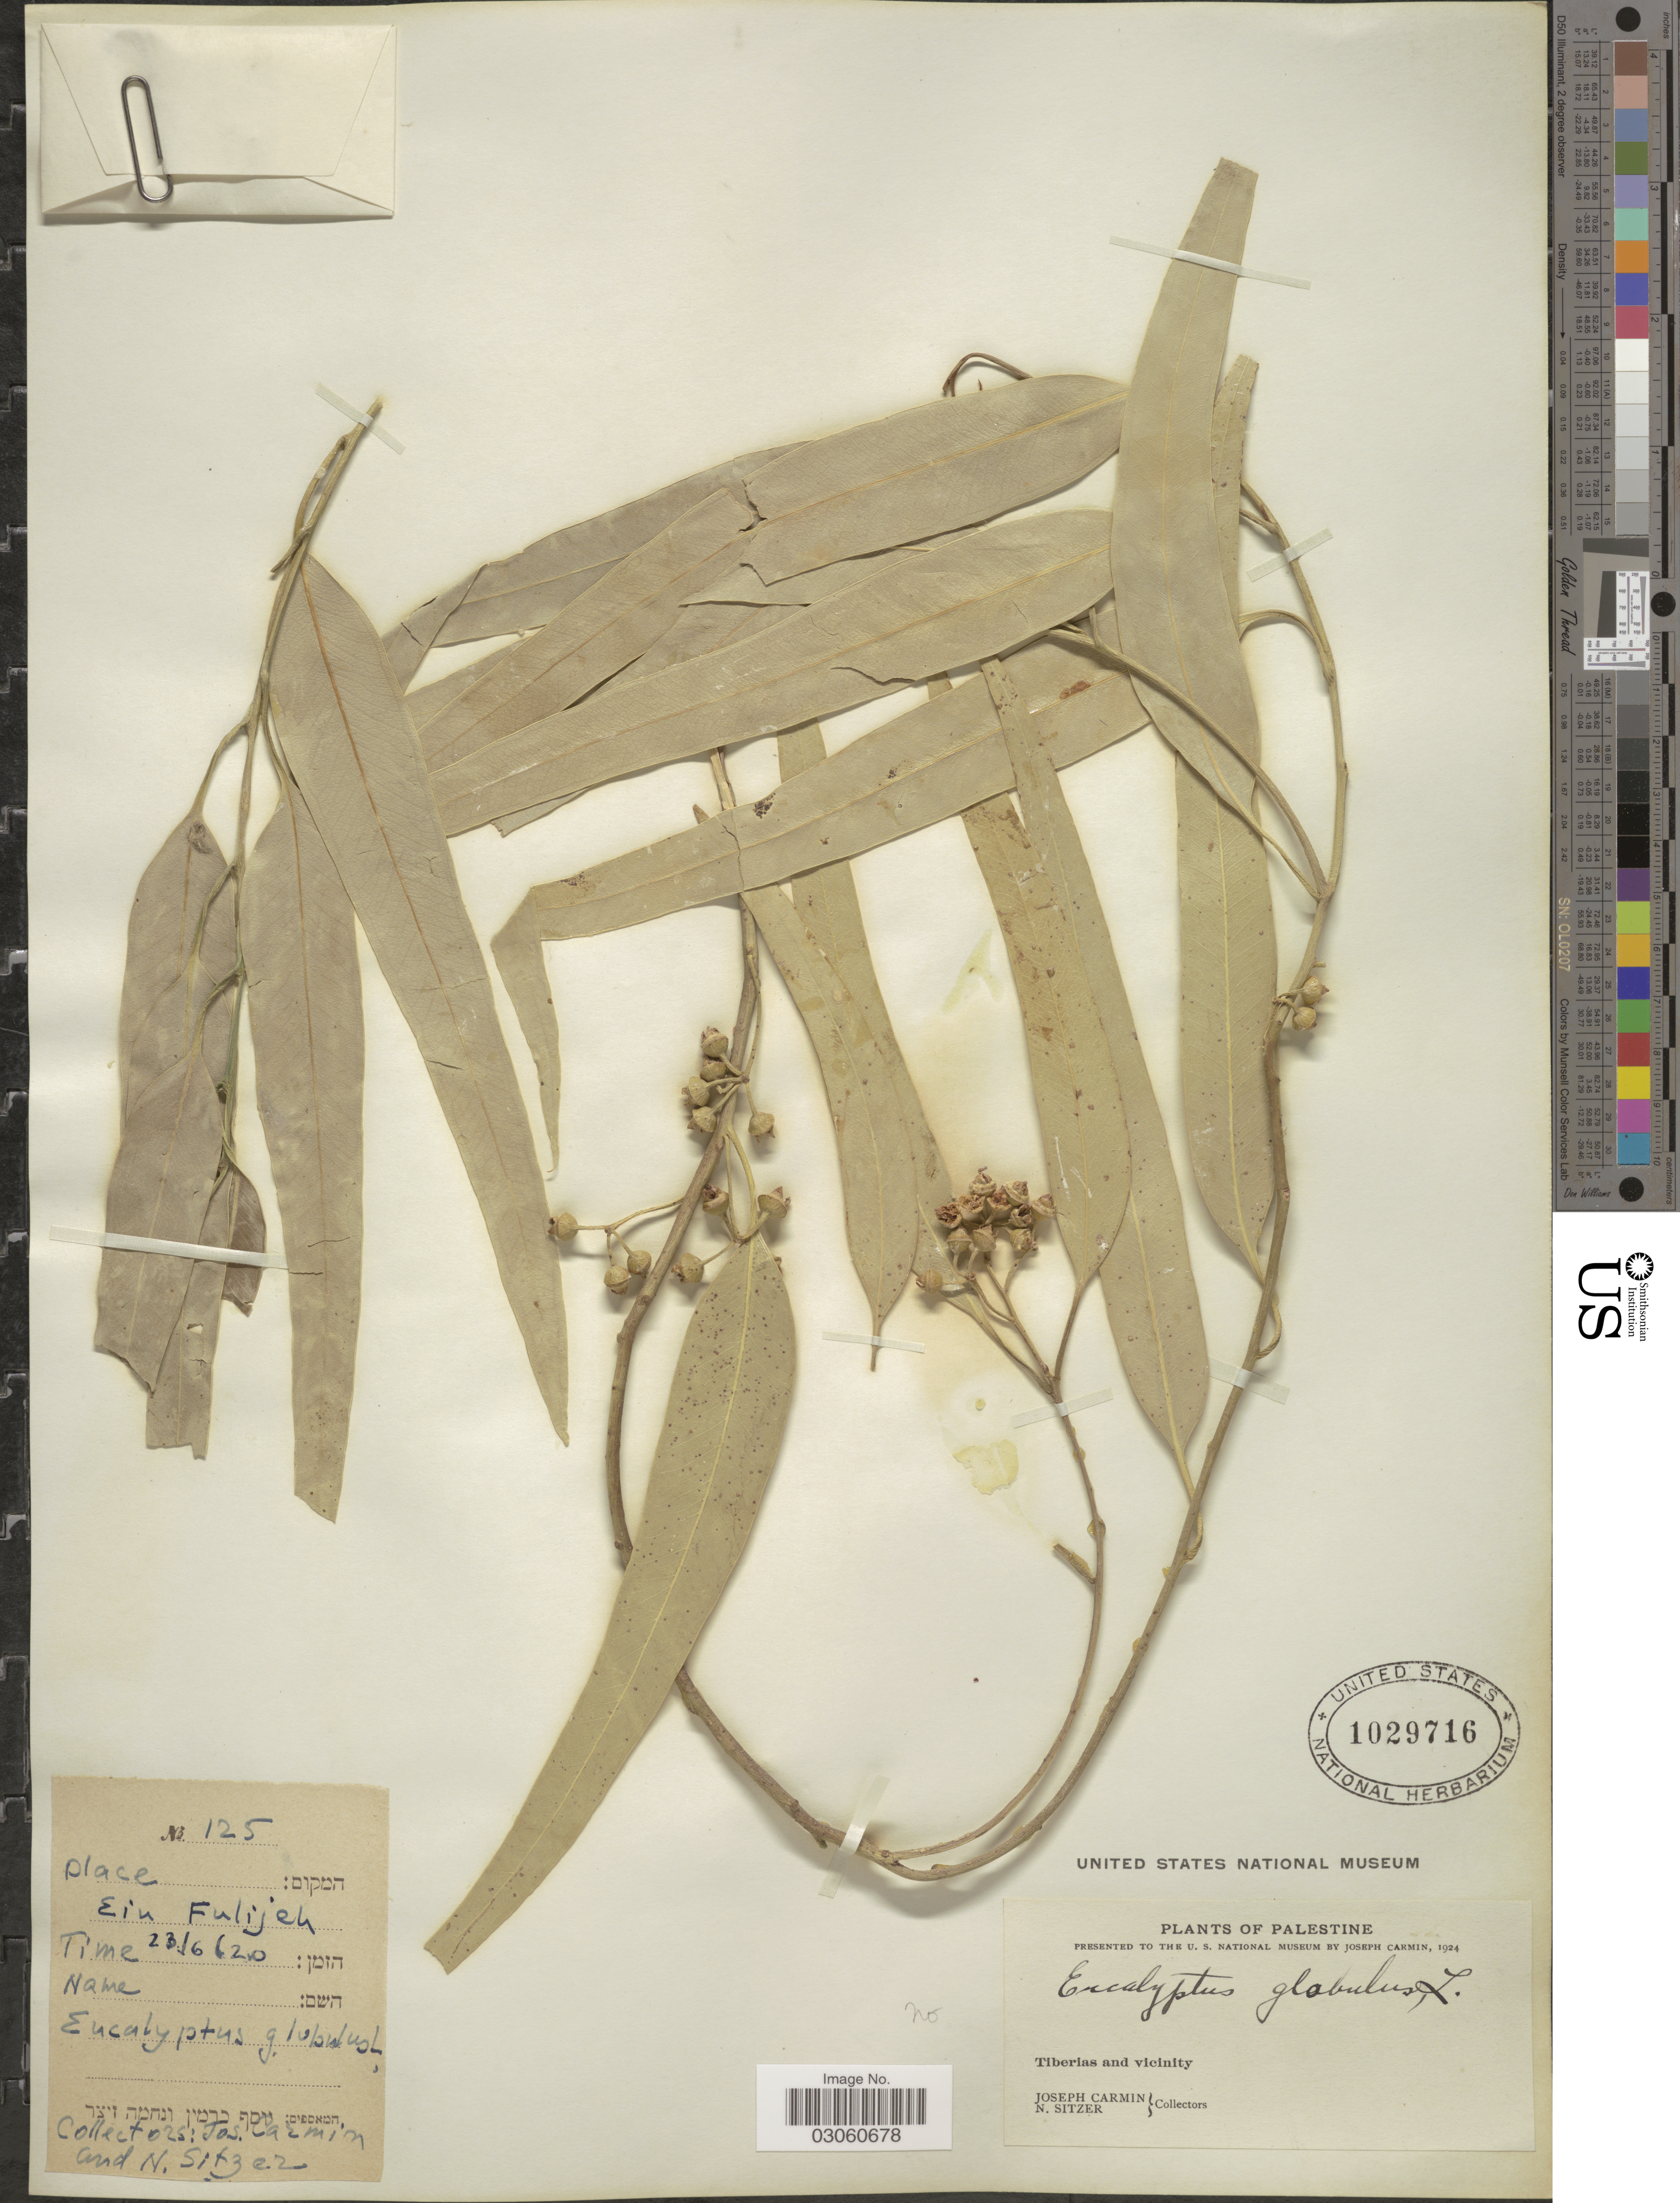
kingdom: Plantae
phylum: Tracheophyta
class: Magnoliopsida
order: Myrtales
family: Myrtaceae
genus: Eucalyptus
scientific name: Eucalyptus globulus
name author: Labill.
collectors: J. Carmin & N. Sitzer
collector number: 125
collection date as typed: Transcribed d/m/y: 23/6/20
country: Israel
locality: Palestine. Ein Fulijeh.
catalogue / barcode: US 1029716